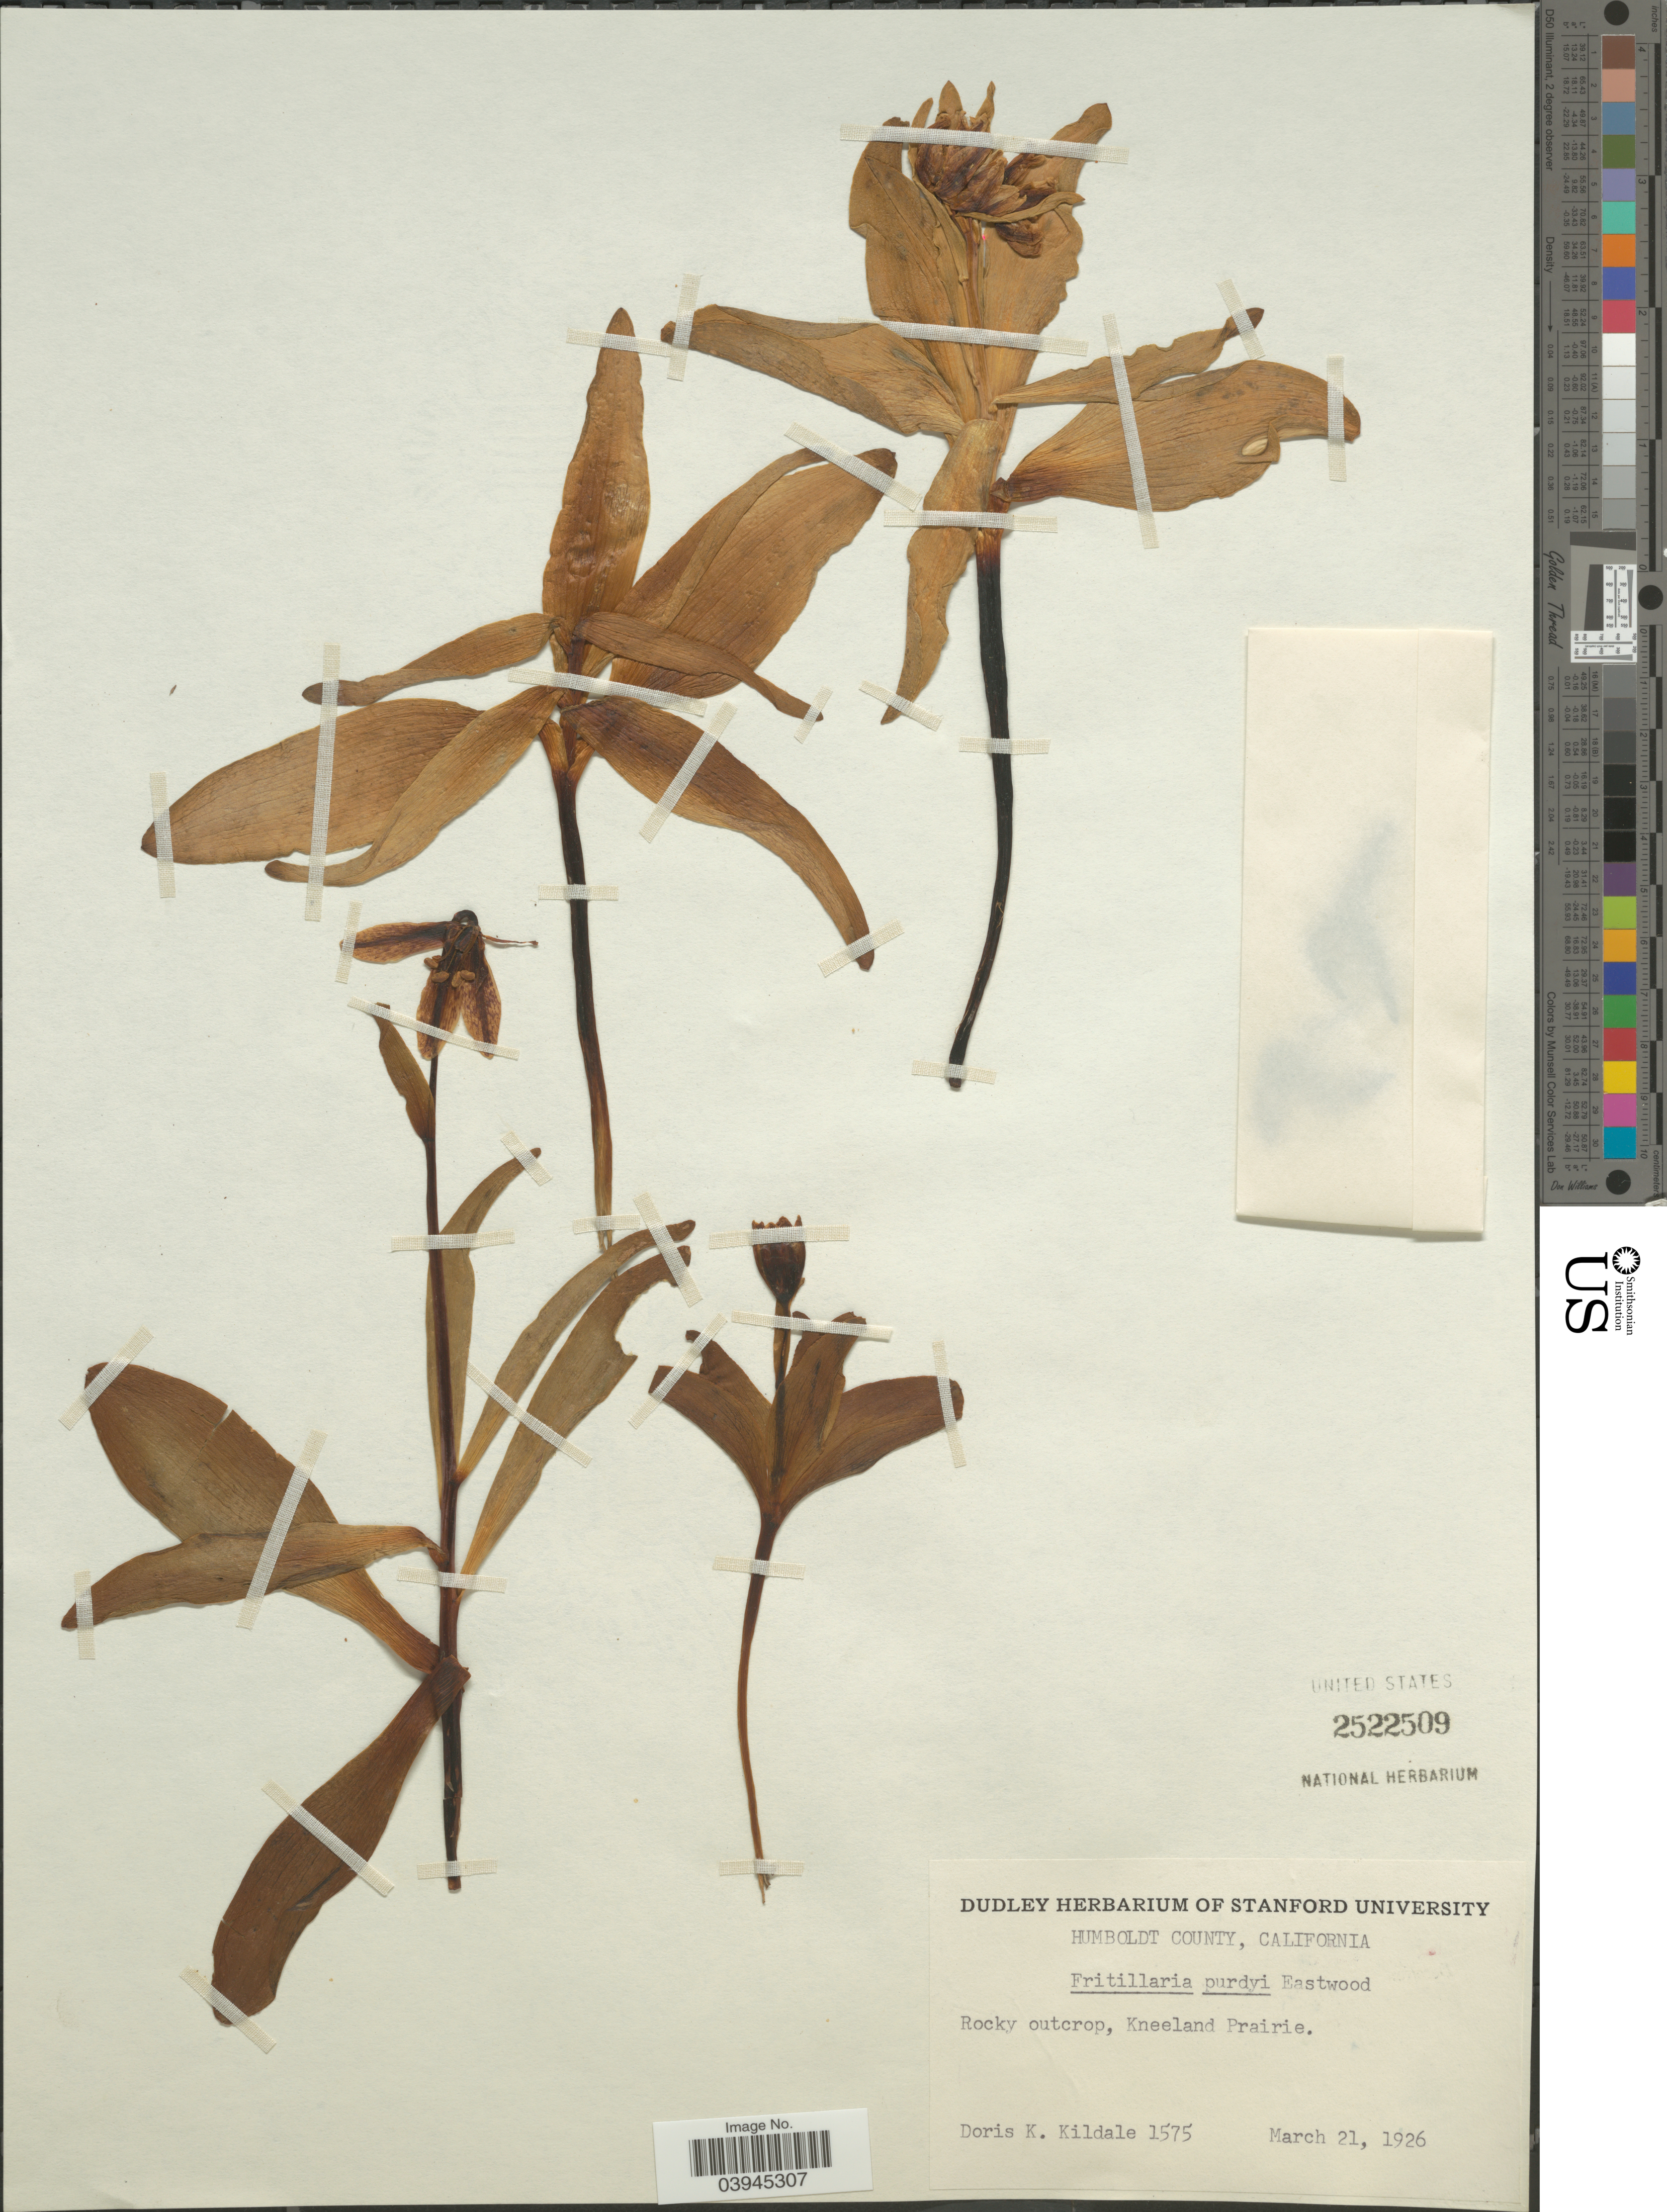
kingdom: Plantae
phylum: Tracheophyta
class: Liliopsida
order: Liliales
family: Liliaceae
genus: Fritillaria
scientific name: Fritillaria purdyi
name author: Eastw.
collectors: D. Kildale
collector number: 1575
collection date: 1926-03-21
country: United States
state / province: California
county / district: Humboldt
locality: Humboldt County. Kneeland Prairie.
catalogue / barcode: US 2522509